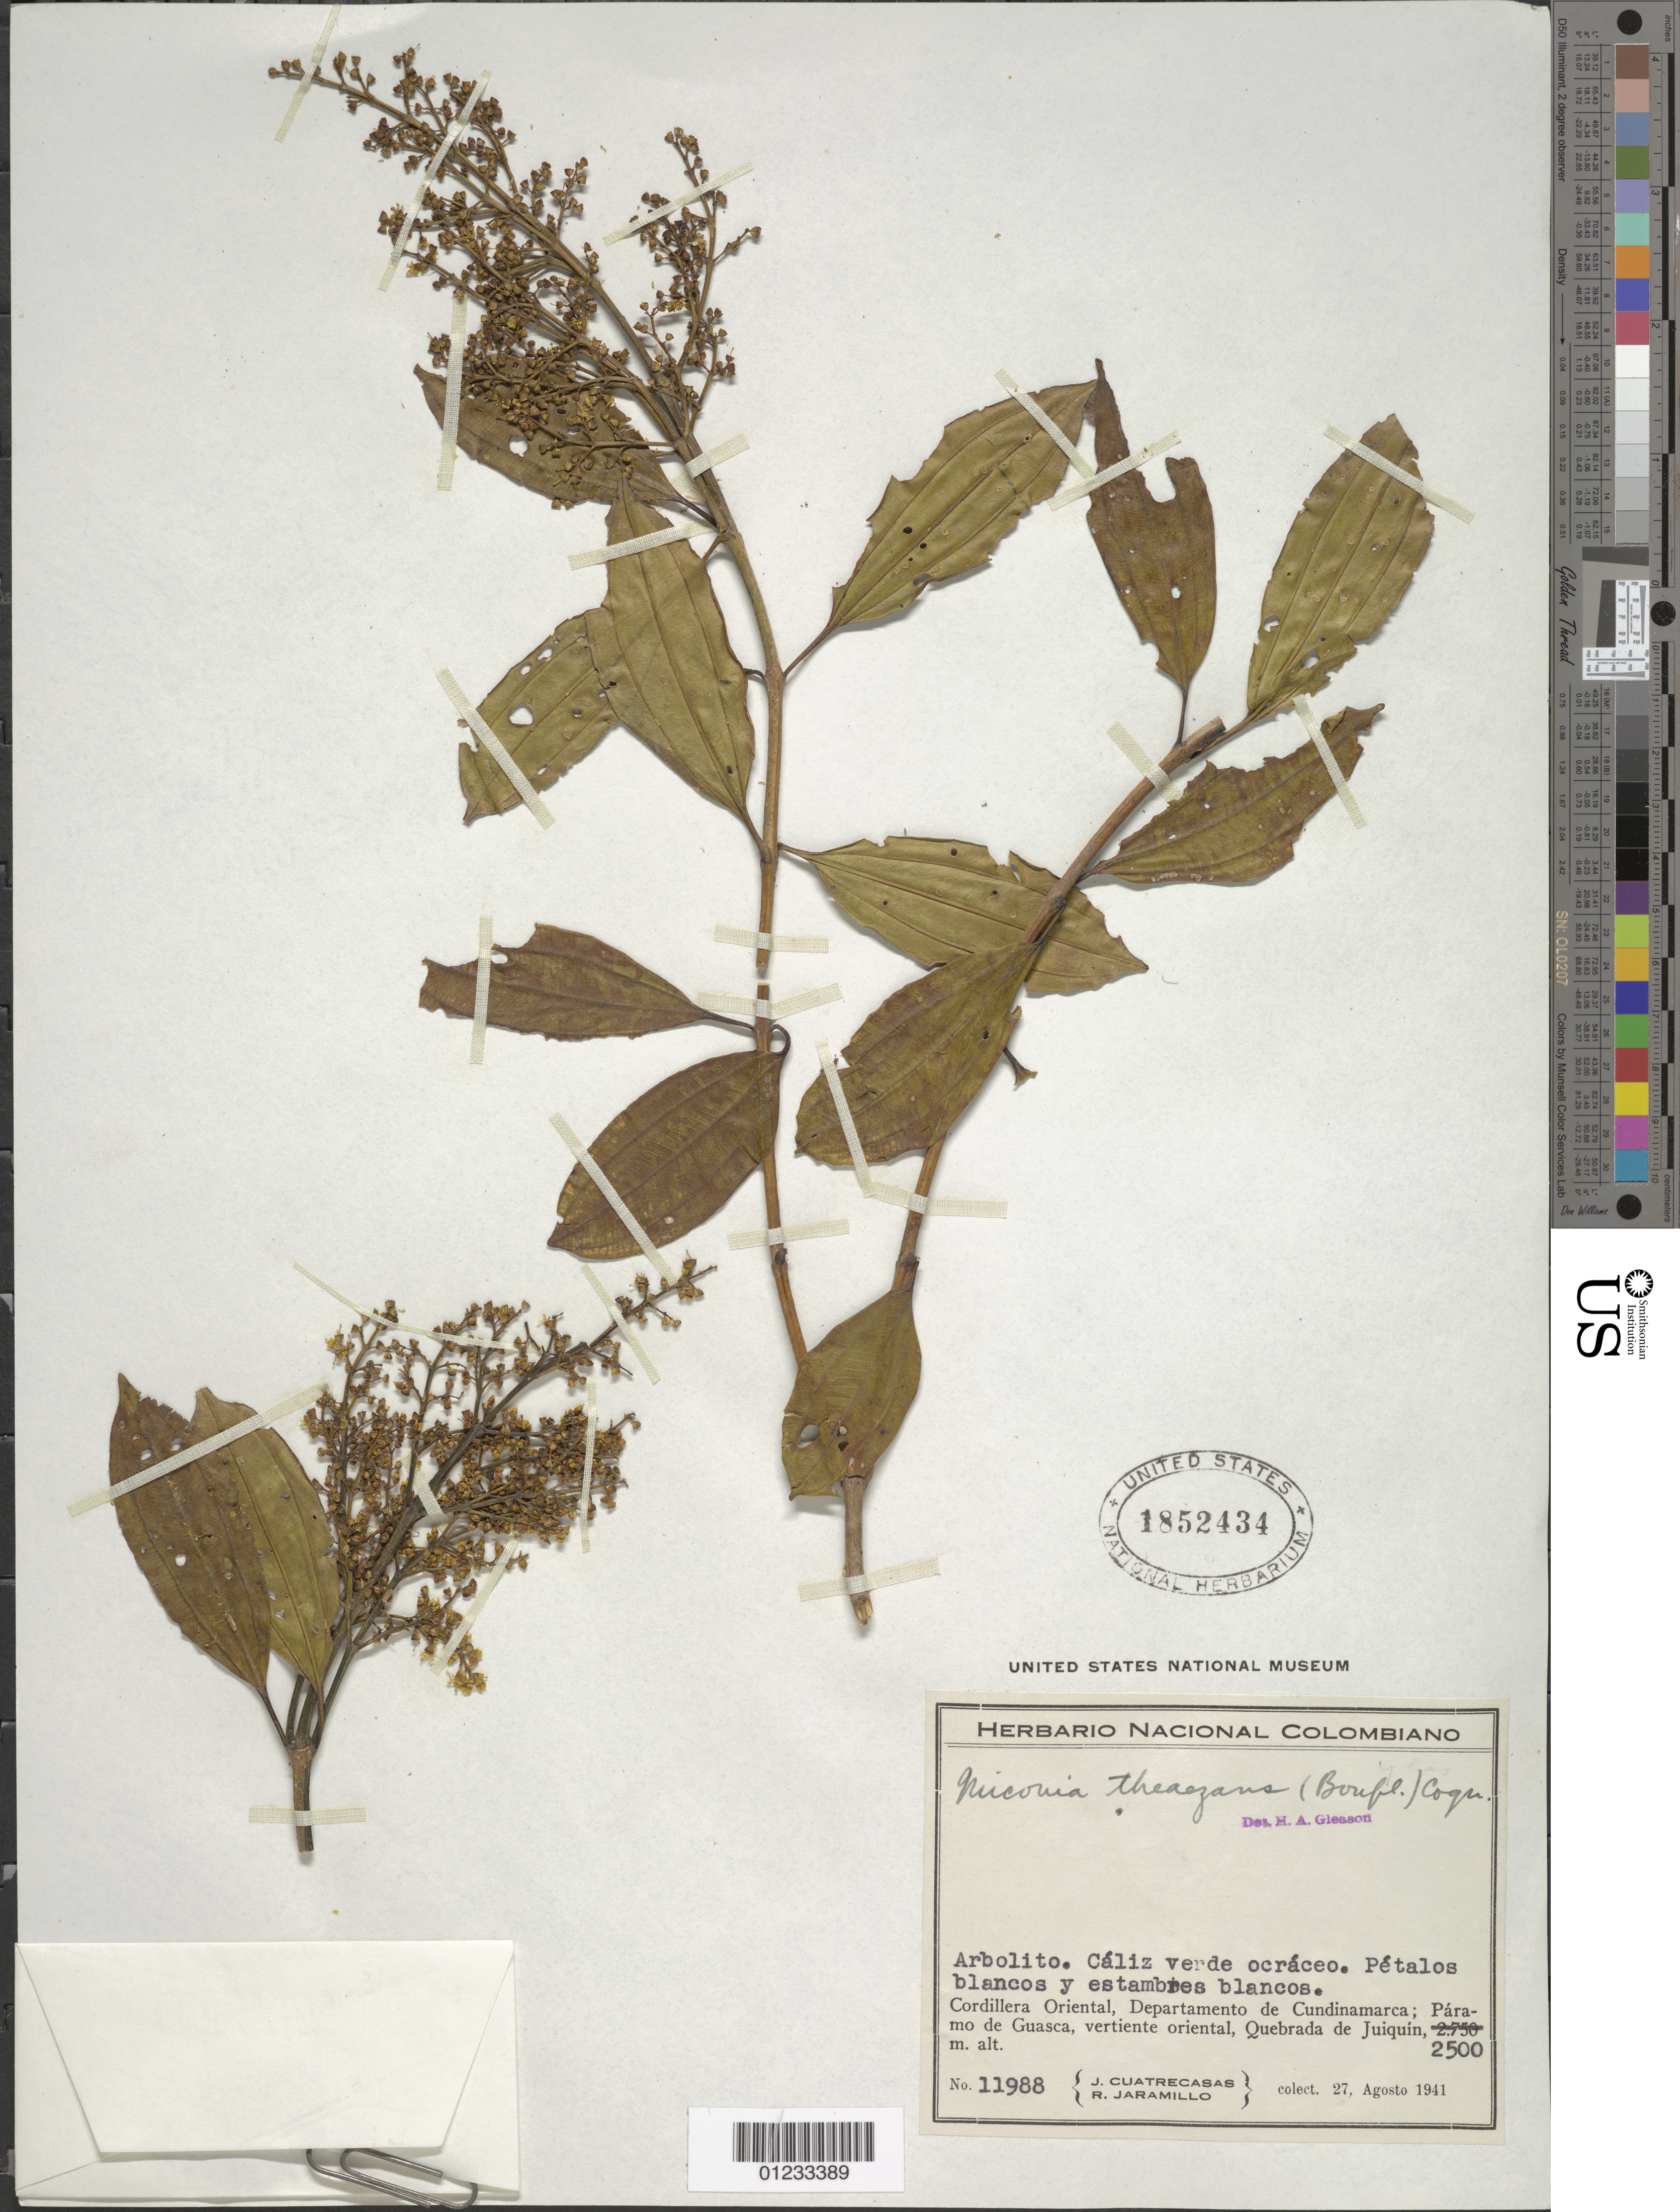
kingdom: Plantae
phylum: Tracheophyta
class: Magnoliopsida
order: Myrtales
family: Melastomataceae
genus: Miconia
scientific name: Miconia theizans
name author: (Bonpl.) Cogn.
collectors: J. Cuatrecasas & R. Jaramillo M.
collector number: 11988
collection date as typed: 27 Aug 1941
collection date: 1941-08-27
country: Colombia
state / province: Cundinamarca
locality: Cordillera Oriental, Paramo de Guasca, vertiente oriental, Quebrada de Juiquin,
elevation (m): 2500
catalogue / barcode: US 1852434